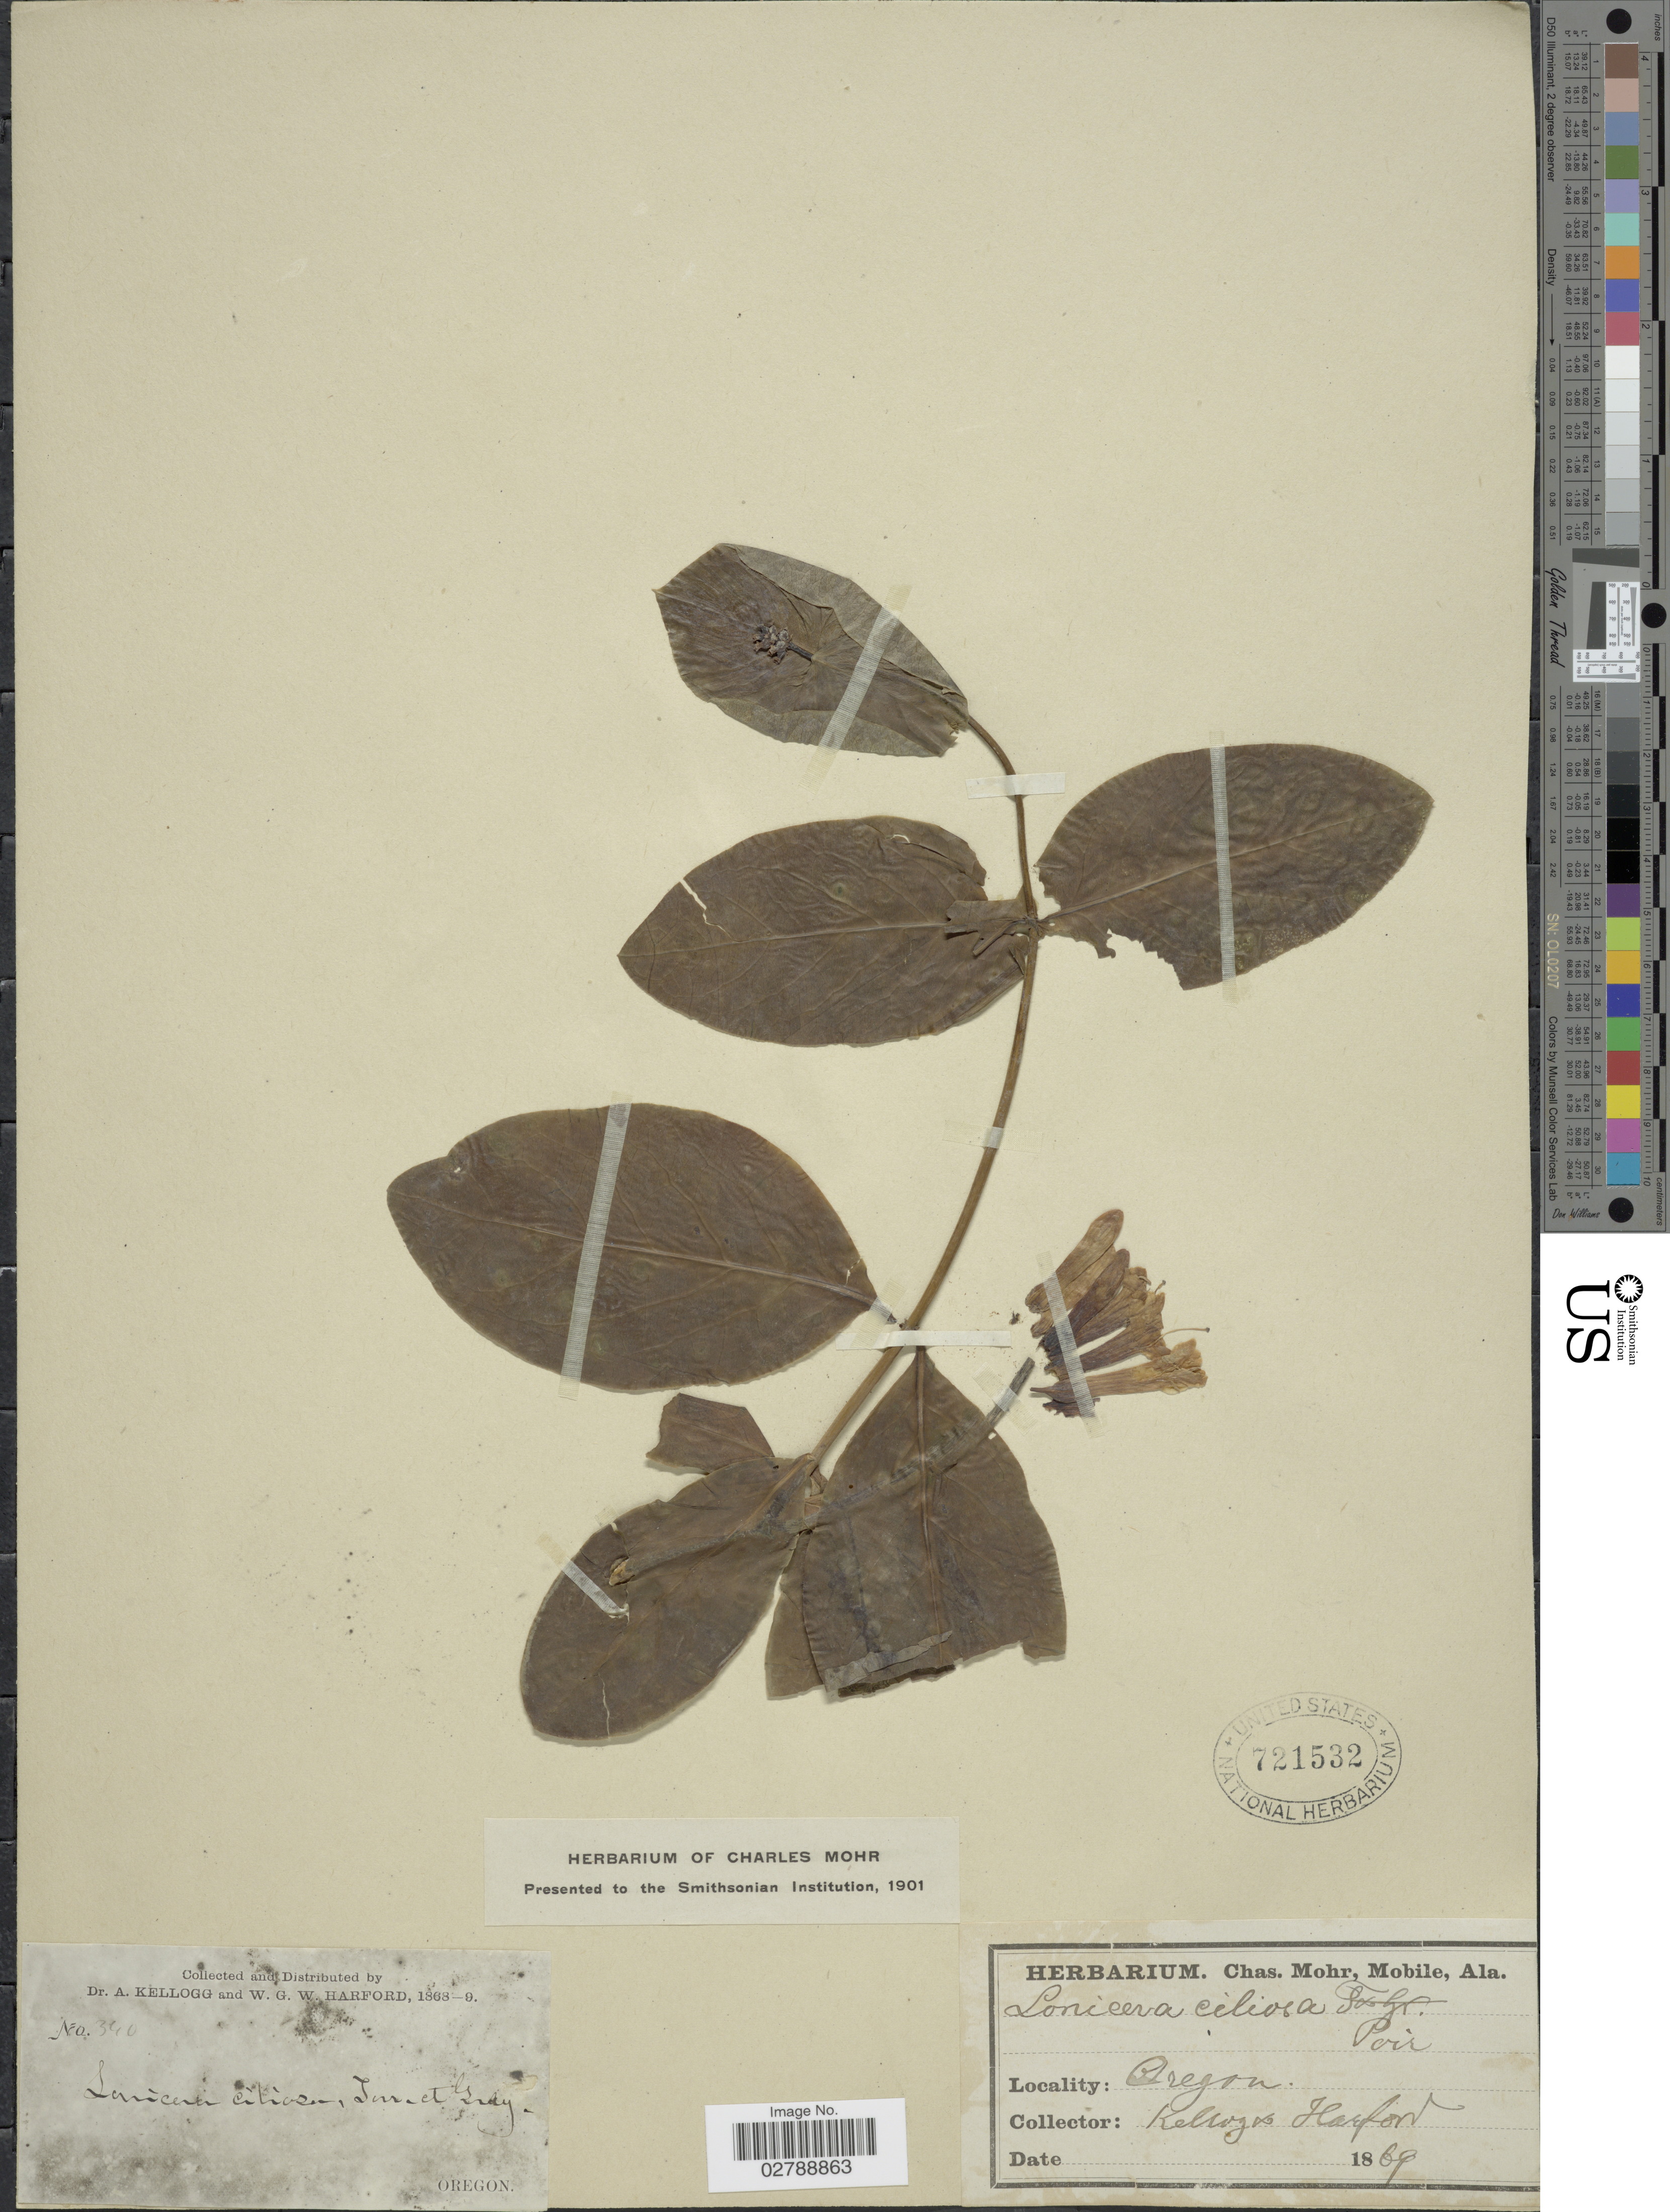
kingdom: Plantae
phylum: Tracheophyta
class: Magnoliopsida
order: Dipsacales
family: Caprifoliaceae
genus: Lonicera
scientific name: Lonicera ciliosa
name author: Poir.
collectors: A. Kellogg & W. G. W. Harford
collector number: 340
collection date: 1869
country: United States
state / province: Oregon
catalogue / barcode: US 721532